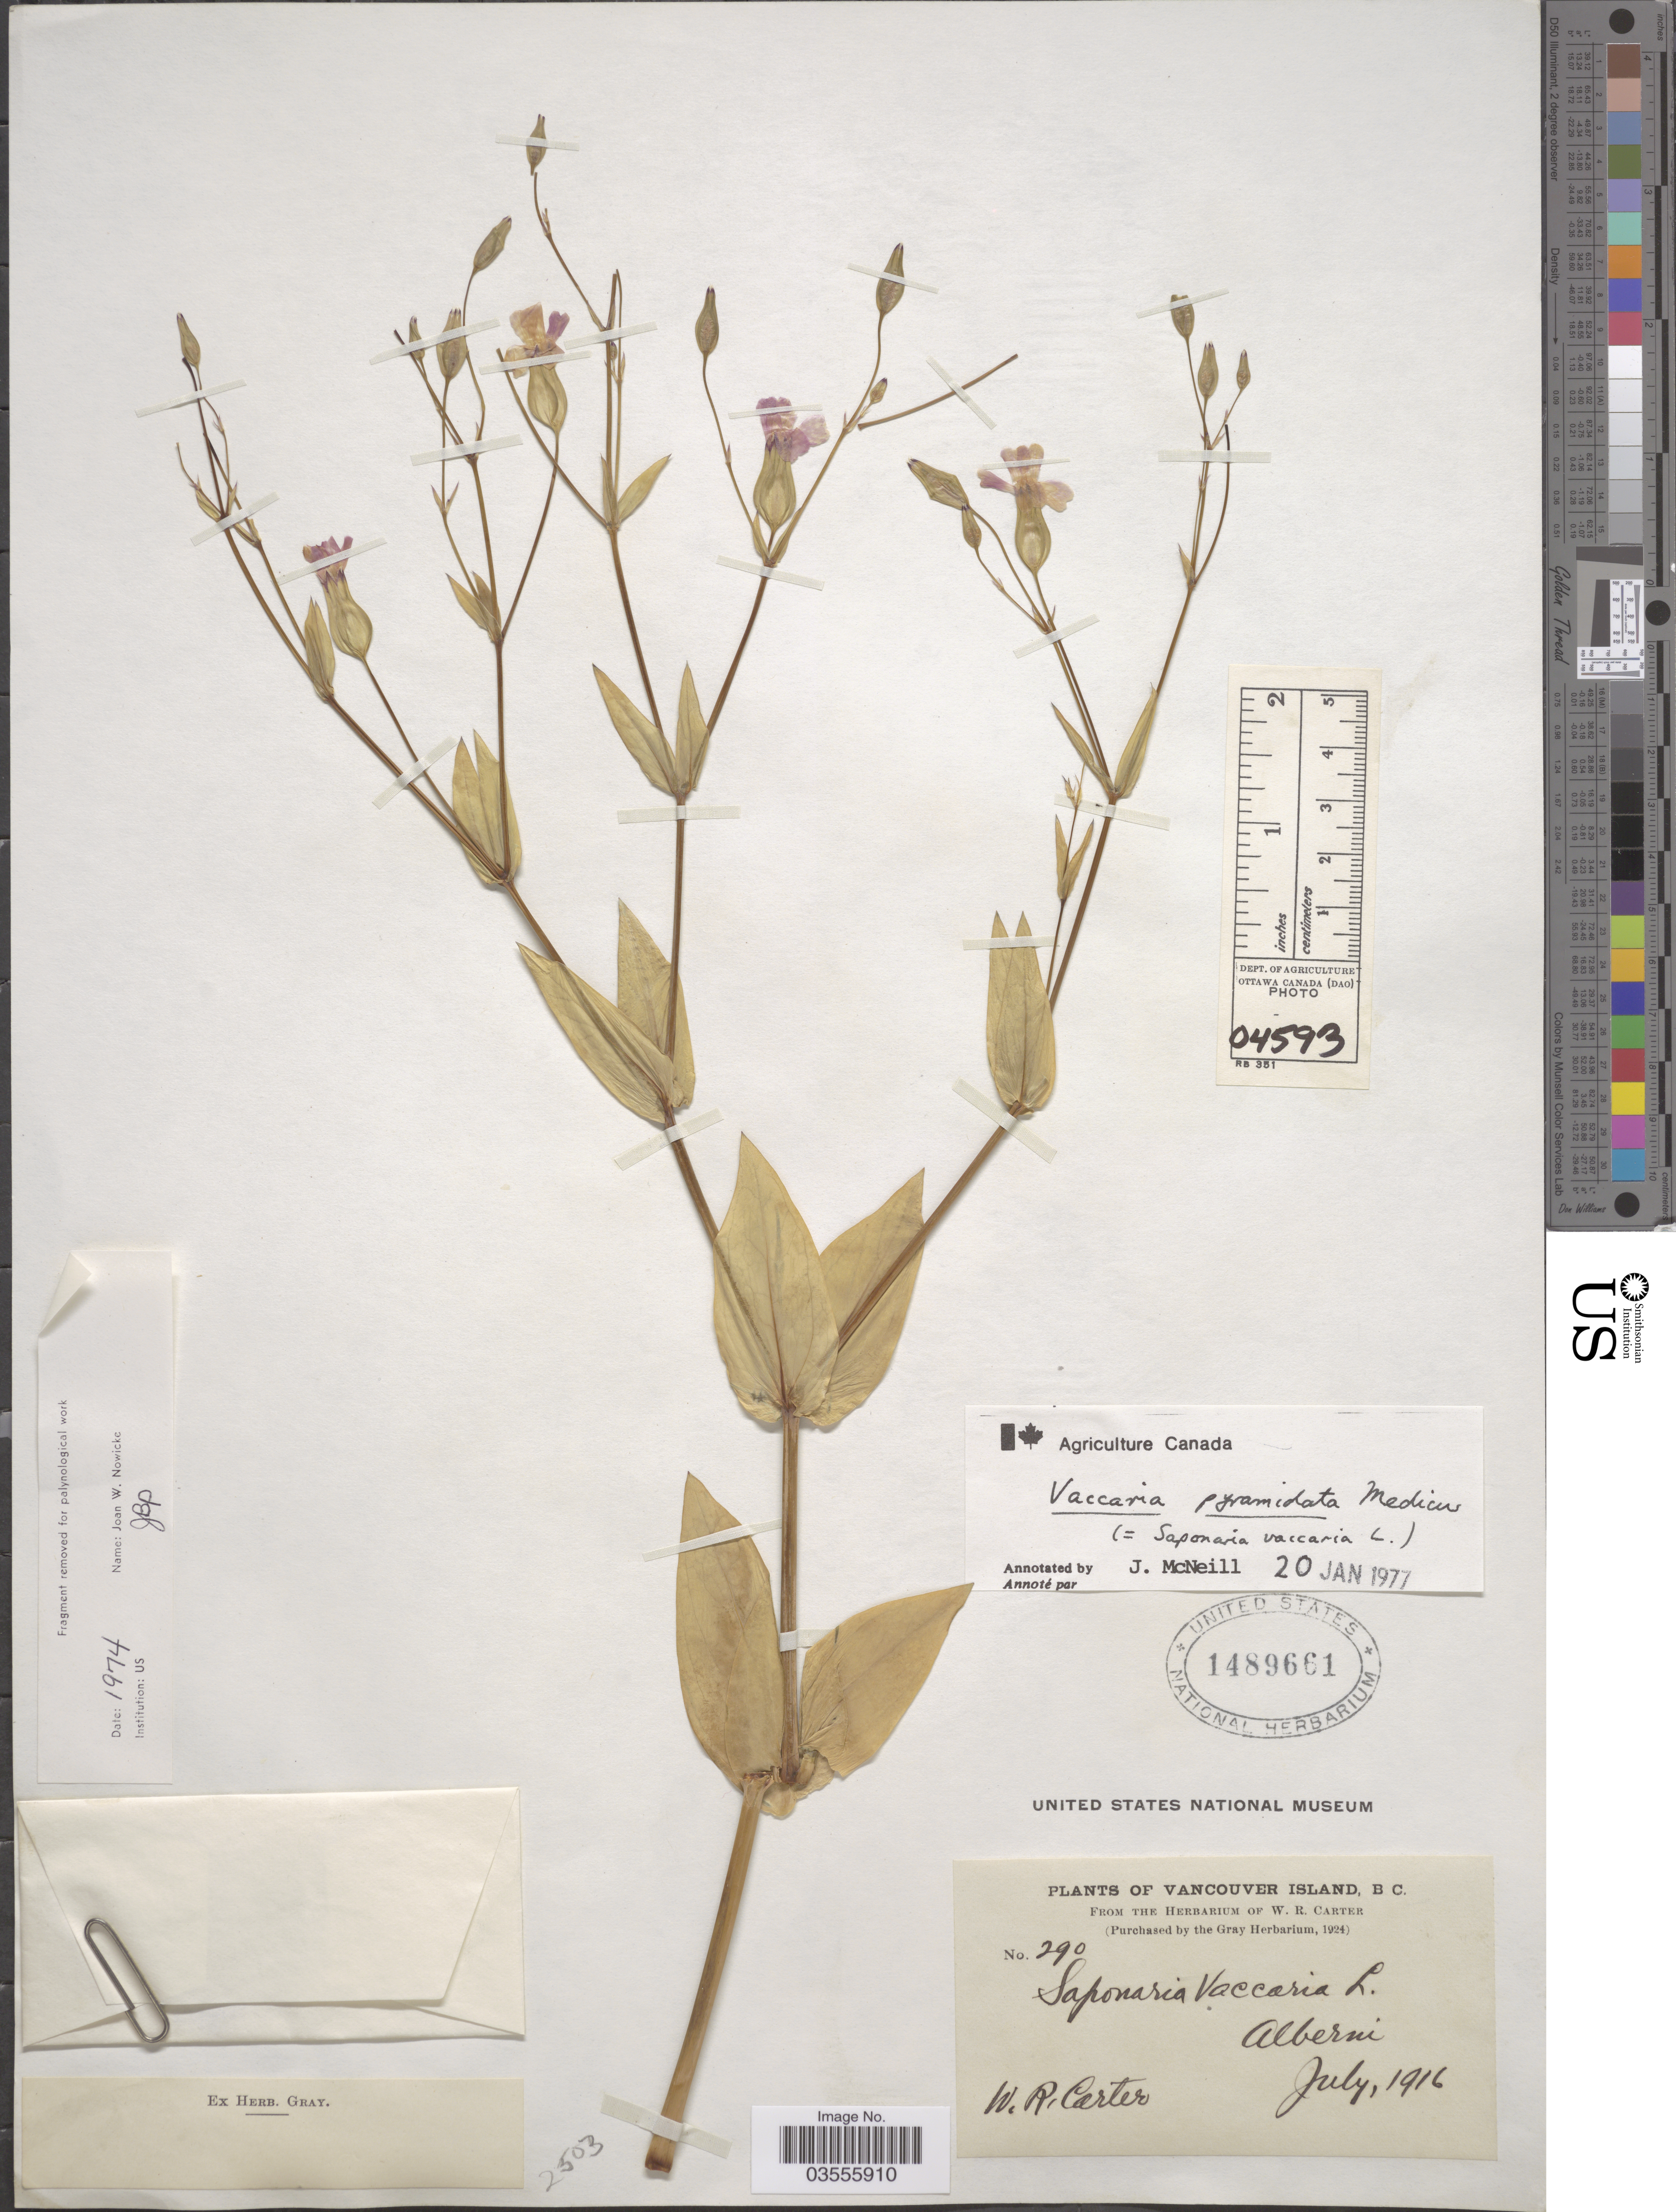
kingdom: Plantae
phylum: Tracheophyta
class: Magnoliopsida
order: Caryophyllales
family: Caryophyllaceae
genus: Gypsophila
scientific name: Gypsophila vaccaria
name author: (L.) Sm.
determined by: Strong, M. T., (US), Smithsonian Institution - National Museum of Natural History (UNITED STATES)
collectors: W. R. Carter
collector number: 290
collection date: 1916-07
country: Canada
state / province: British Columbia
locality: Vancouver Island. Alberni.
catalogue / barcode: US 1489661